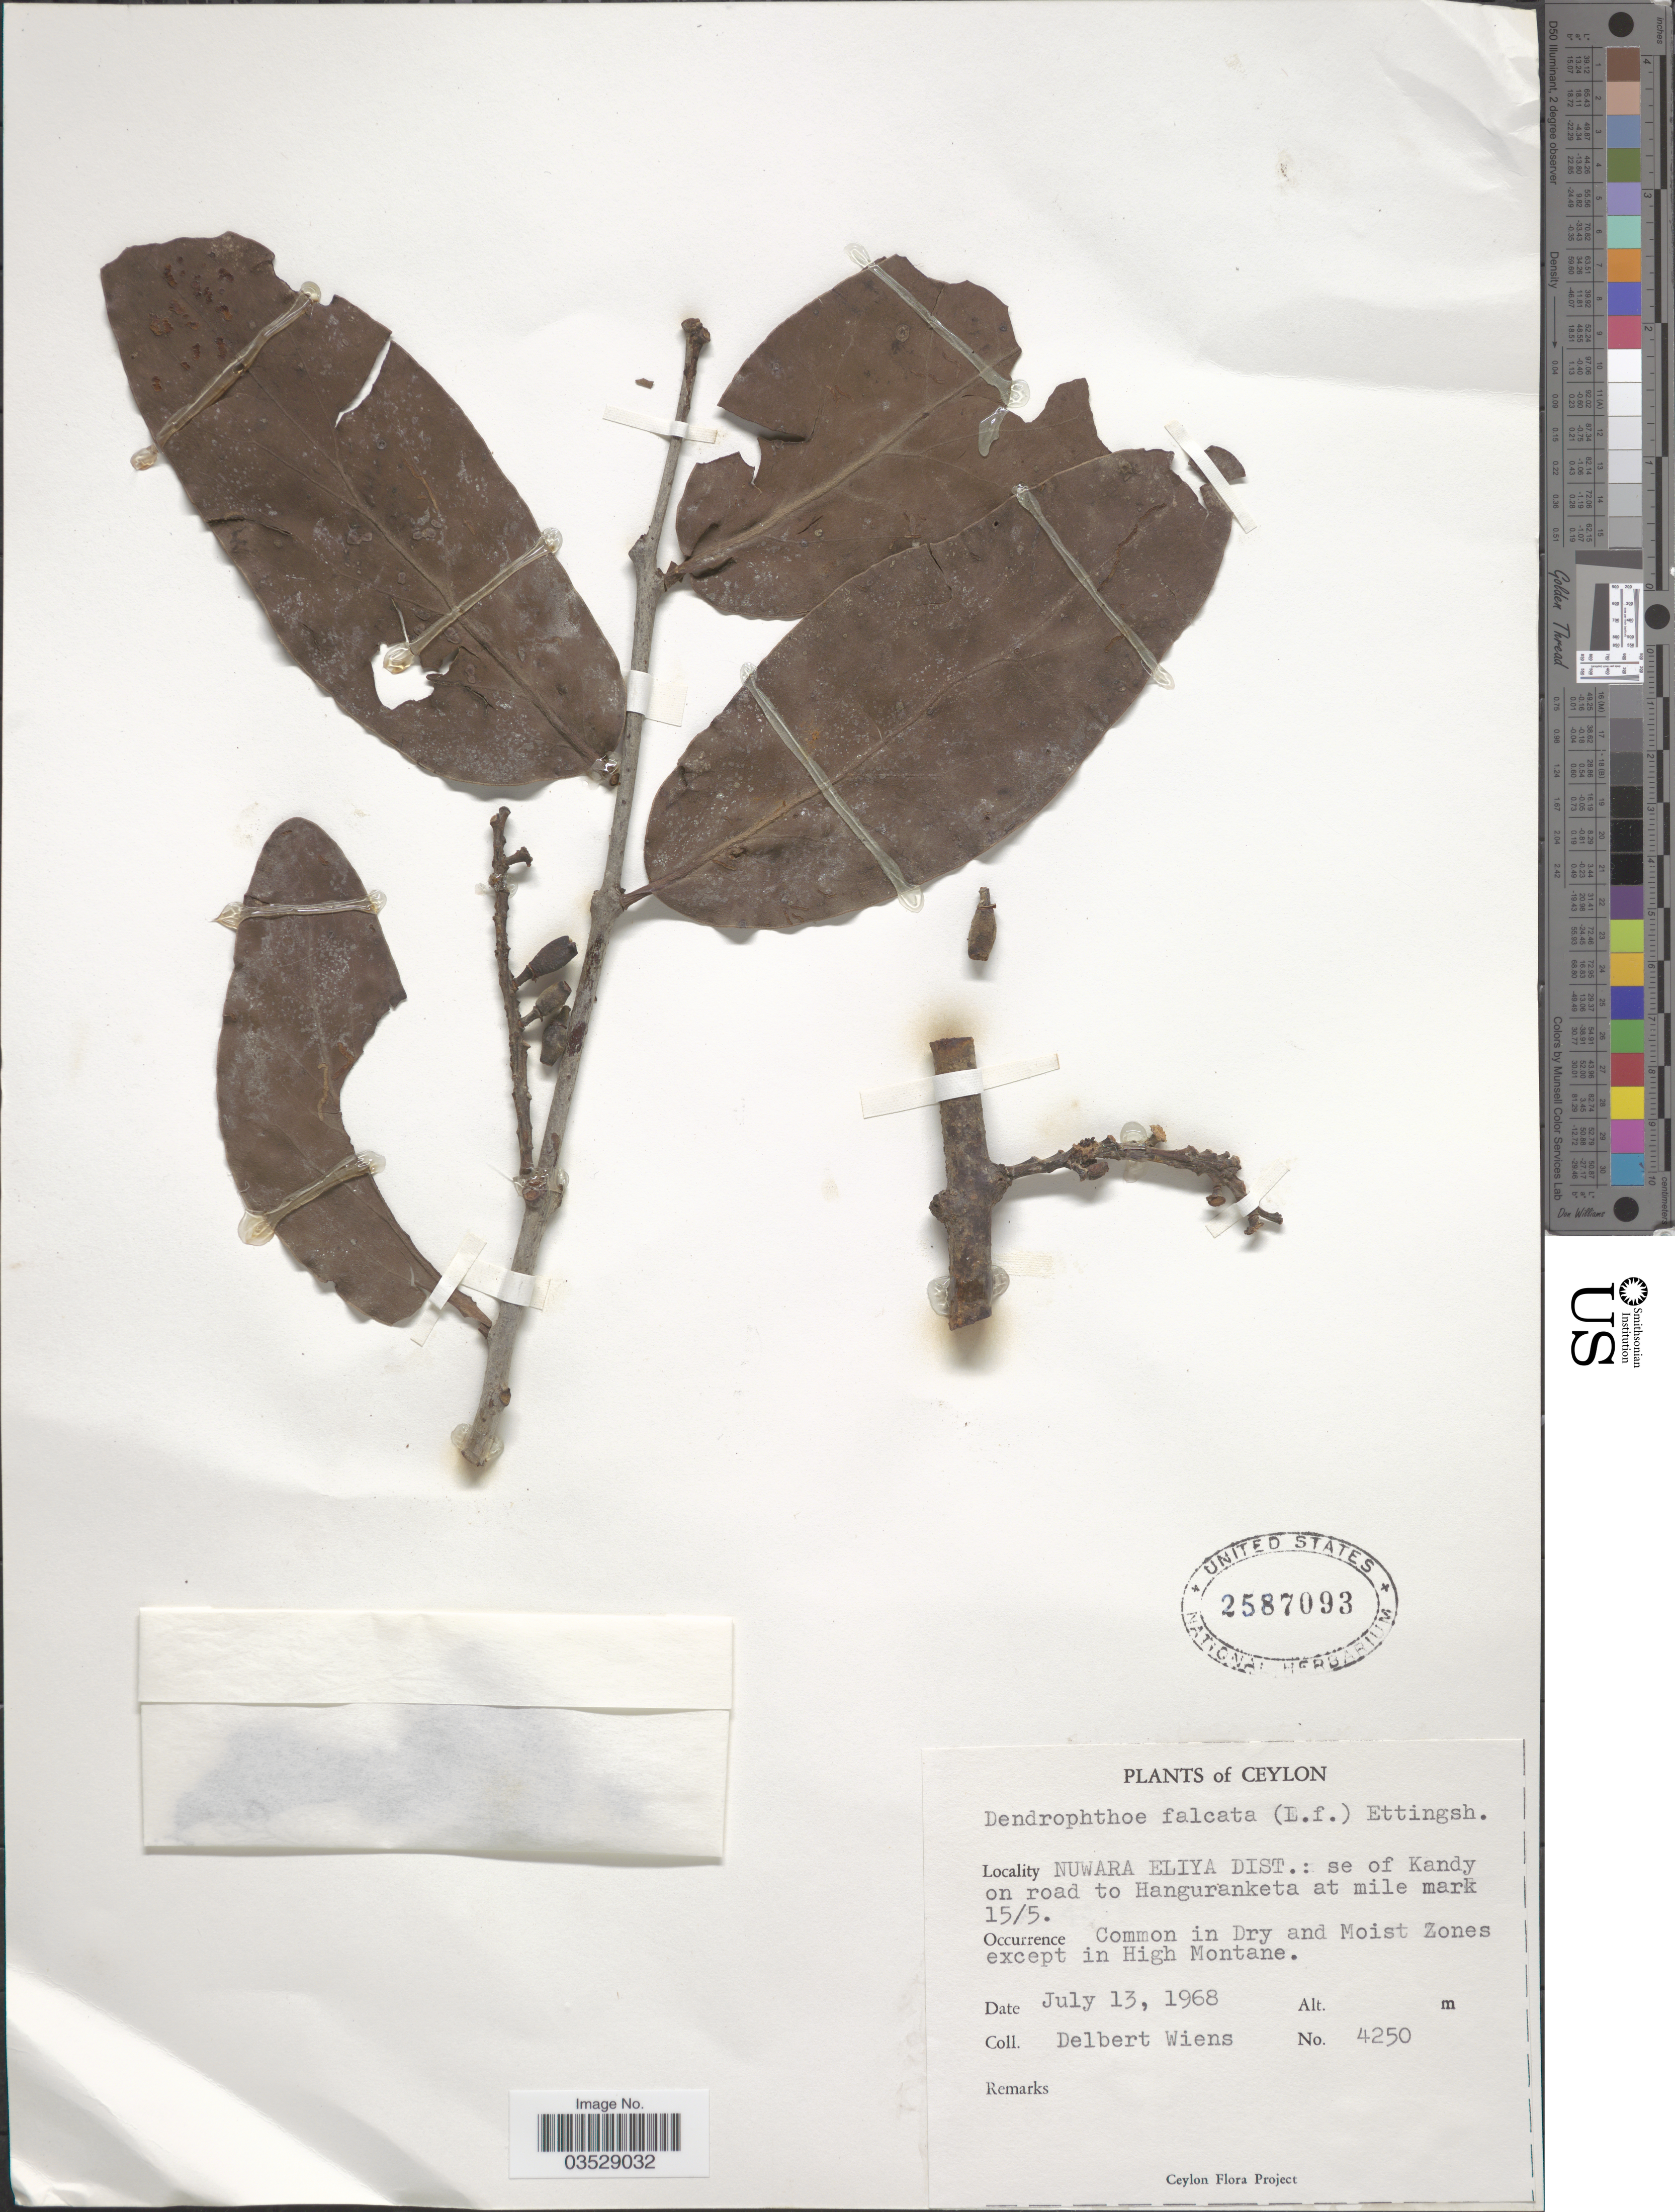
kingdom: Plantae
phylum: Tracheophyta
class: Magnoliopsida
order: Santalales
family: Loranthaceae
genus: Dendrophthoe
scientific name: Dendrophthoe falcata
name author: (L. f.) Ettingsh.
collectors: D. Wiens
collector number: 4250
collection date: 1968-07-13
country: Sri Lanka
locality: Ceylon. Nuwara Eliya Dist.: se of Kandy on road to Hanguranketa at mile mark 15/5. Common in Dry and Moist Zones except in High Montane.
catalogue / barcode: US 2587093